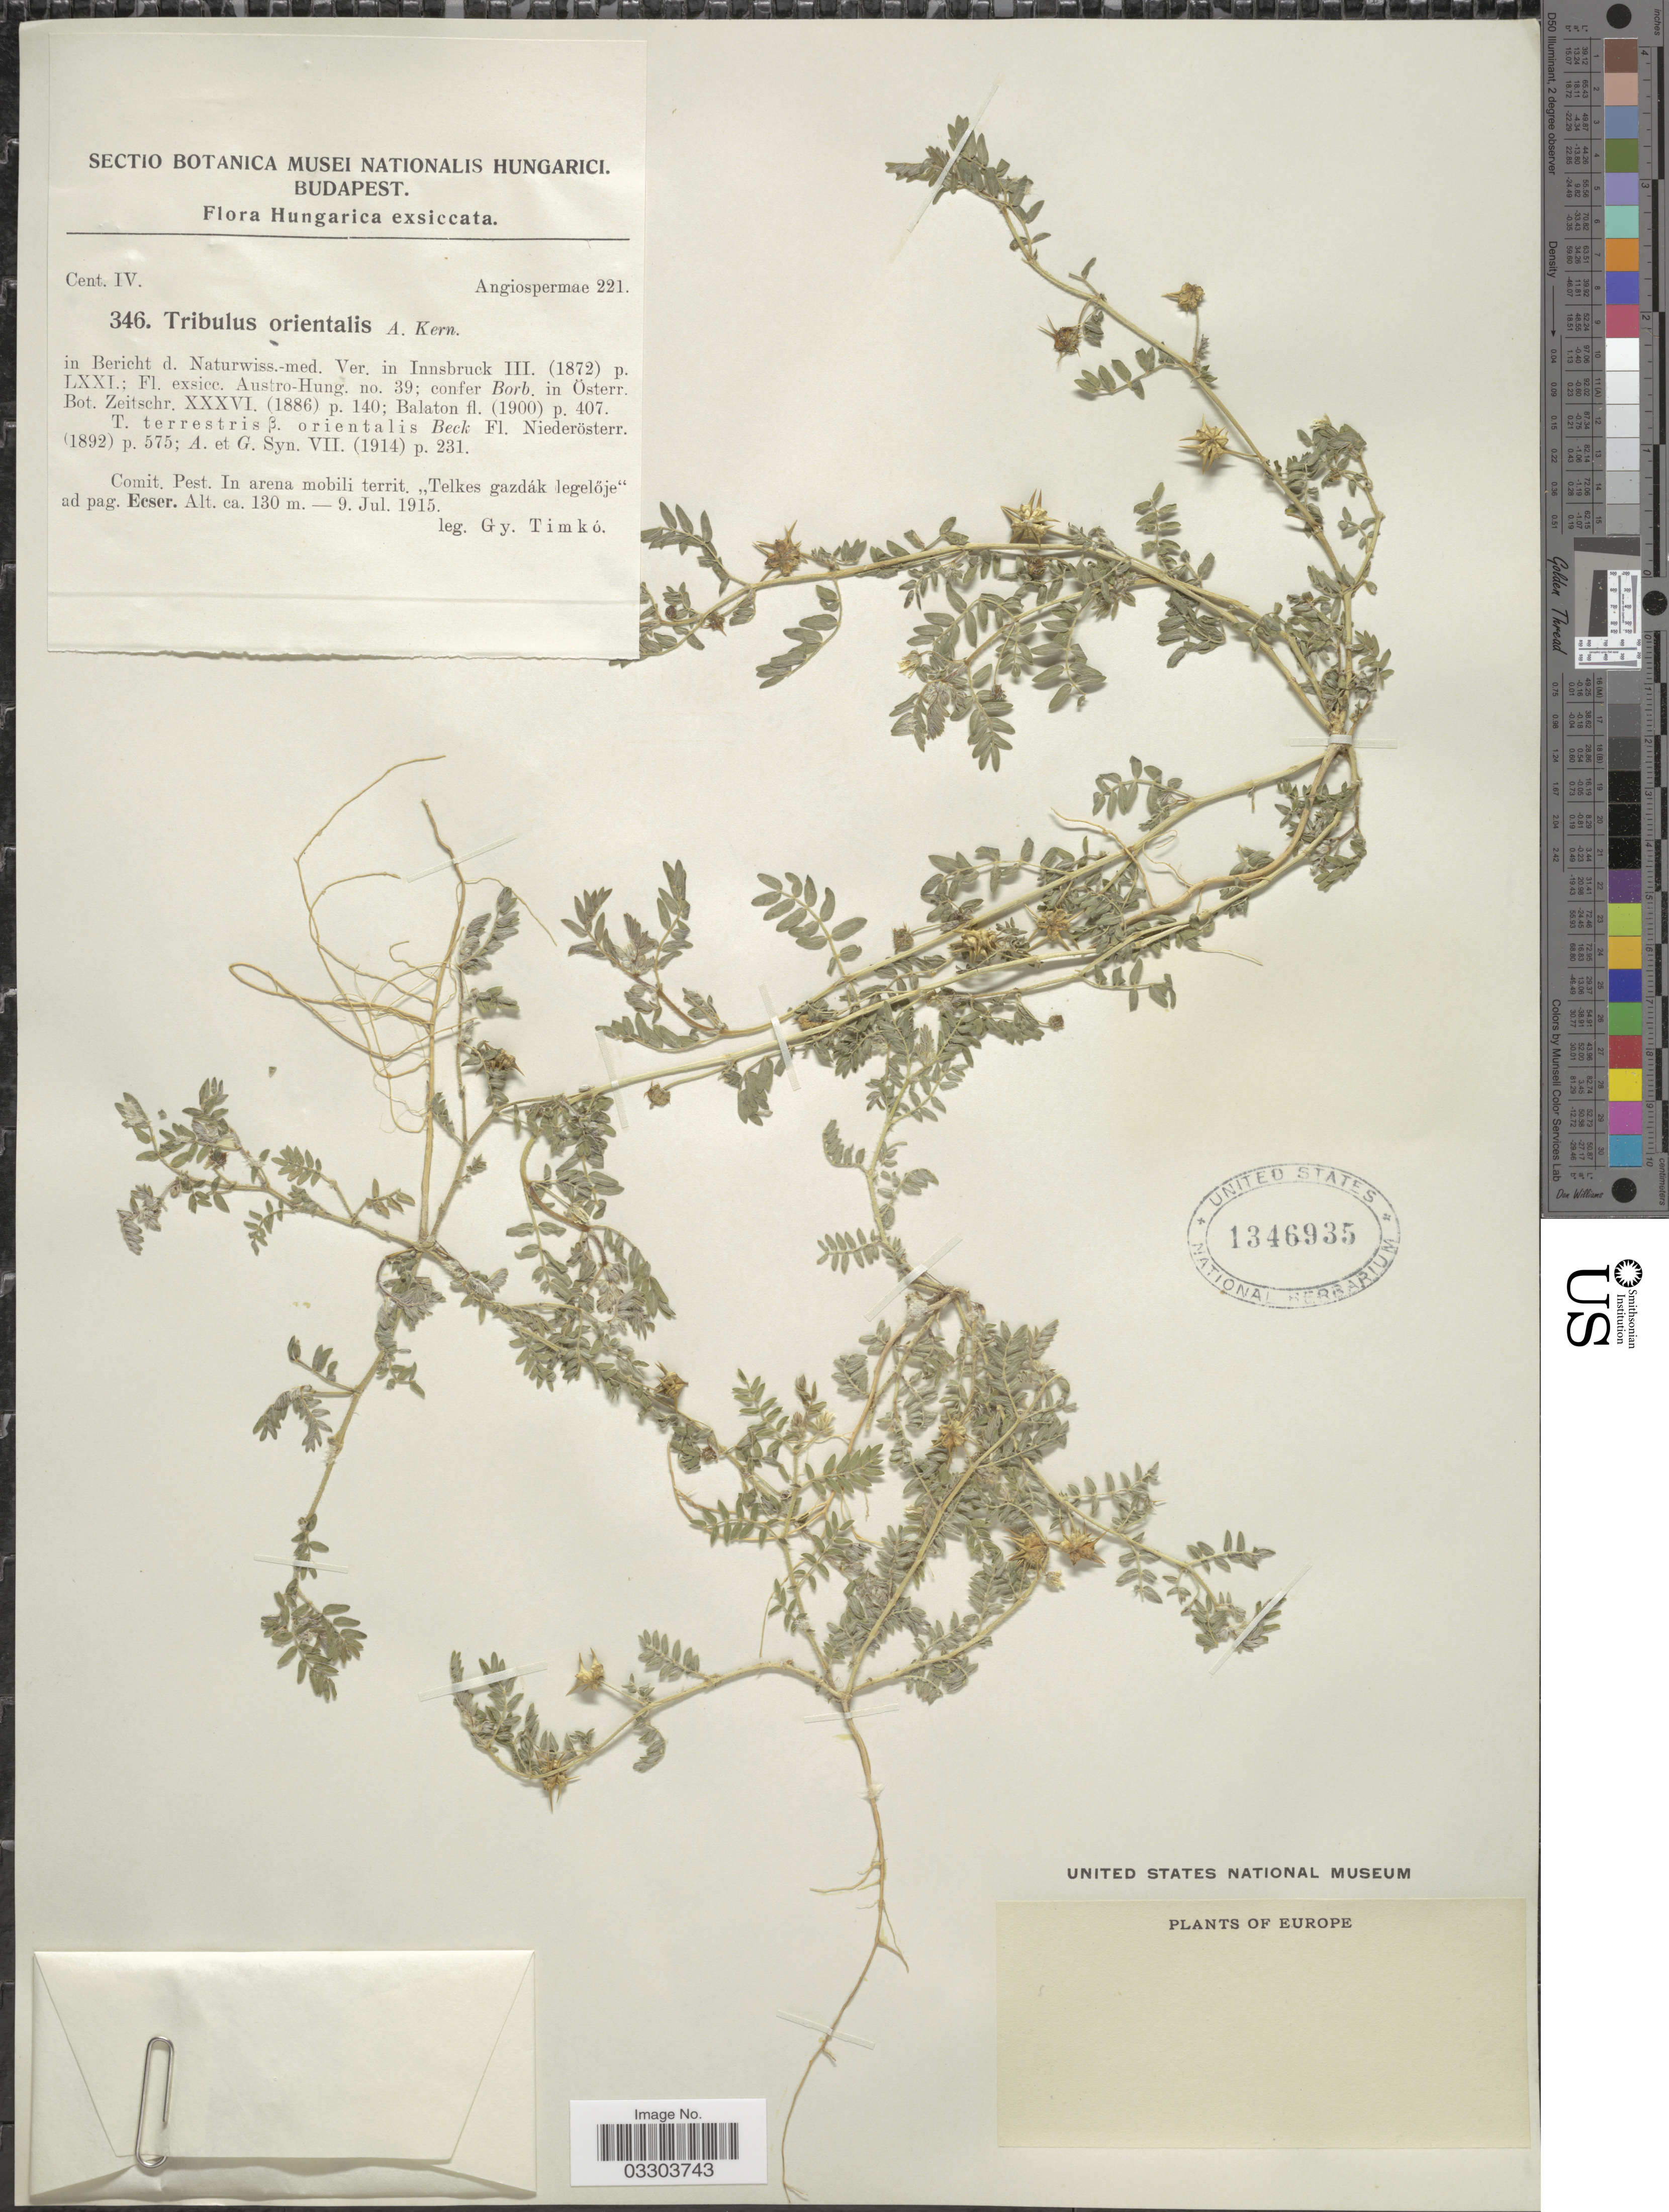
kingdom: Plantae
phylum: Tracheophyta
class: Magnoliopsida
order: Zygophyllales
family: Zygophyllaceae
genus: Tribulus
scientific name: Tribulus orientalis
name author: A. Kern.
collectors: G. Timko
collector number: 346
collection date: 1915-07-09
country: Hungary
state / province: Budapest, Capital District of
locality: Comit. Pest. In arena mobili territ. "Telkes gazdák legelöje" ad pag. Ecser.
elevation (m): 130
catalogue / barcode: US 1346935